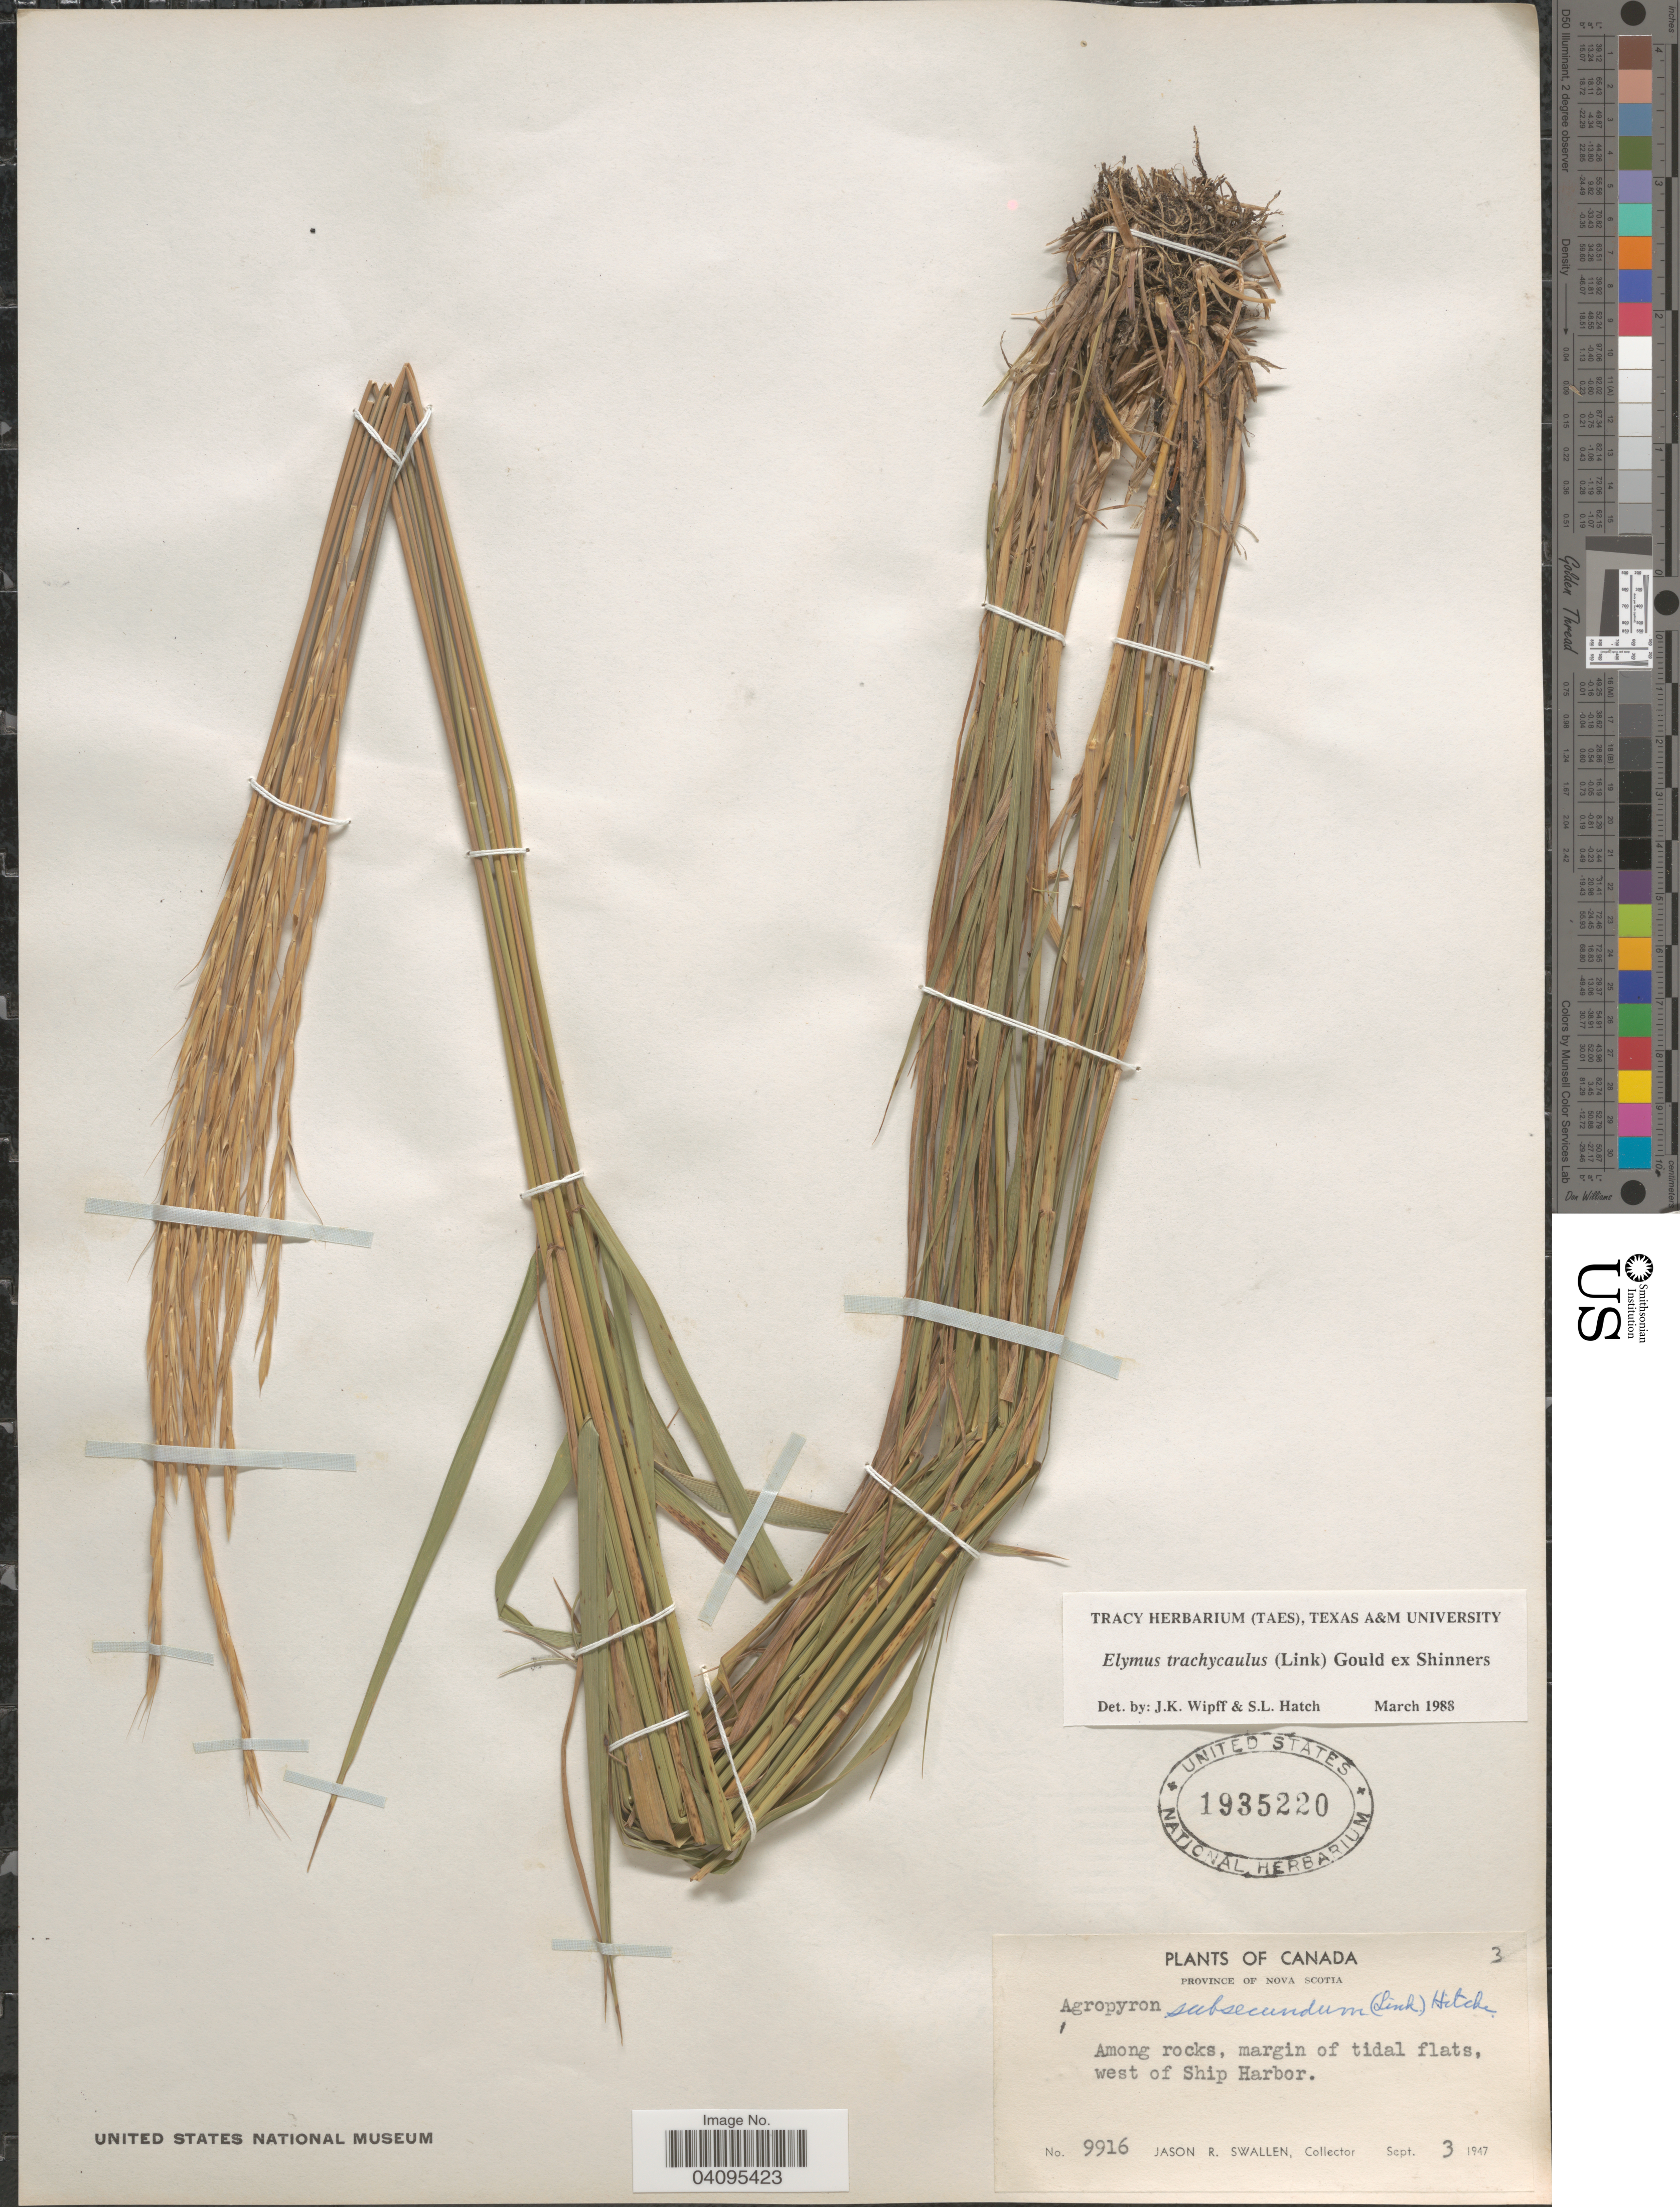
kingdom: Plantae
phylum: Tracheophyta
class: Liliopsida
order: Poales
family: Poaceae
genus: Elymus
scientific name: Elymus trachycaulus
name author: (Link) Gould ex Shinners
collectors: J. R. Swallen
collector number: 9916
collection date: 1947-09-03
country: Canada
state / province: Nova Scotia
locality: Among rocks, margin of tidal flats, west of Ship Harbor.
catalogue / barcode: US 1935220